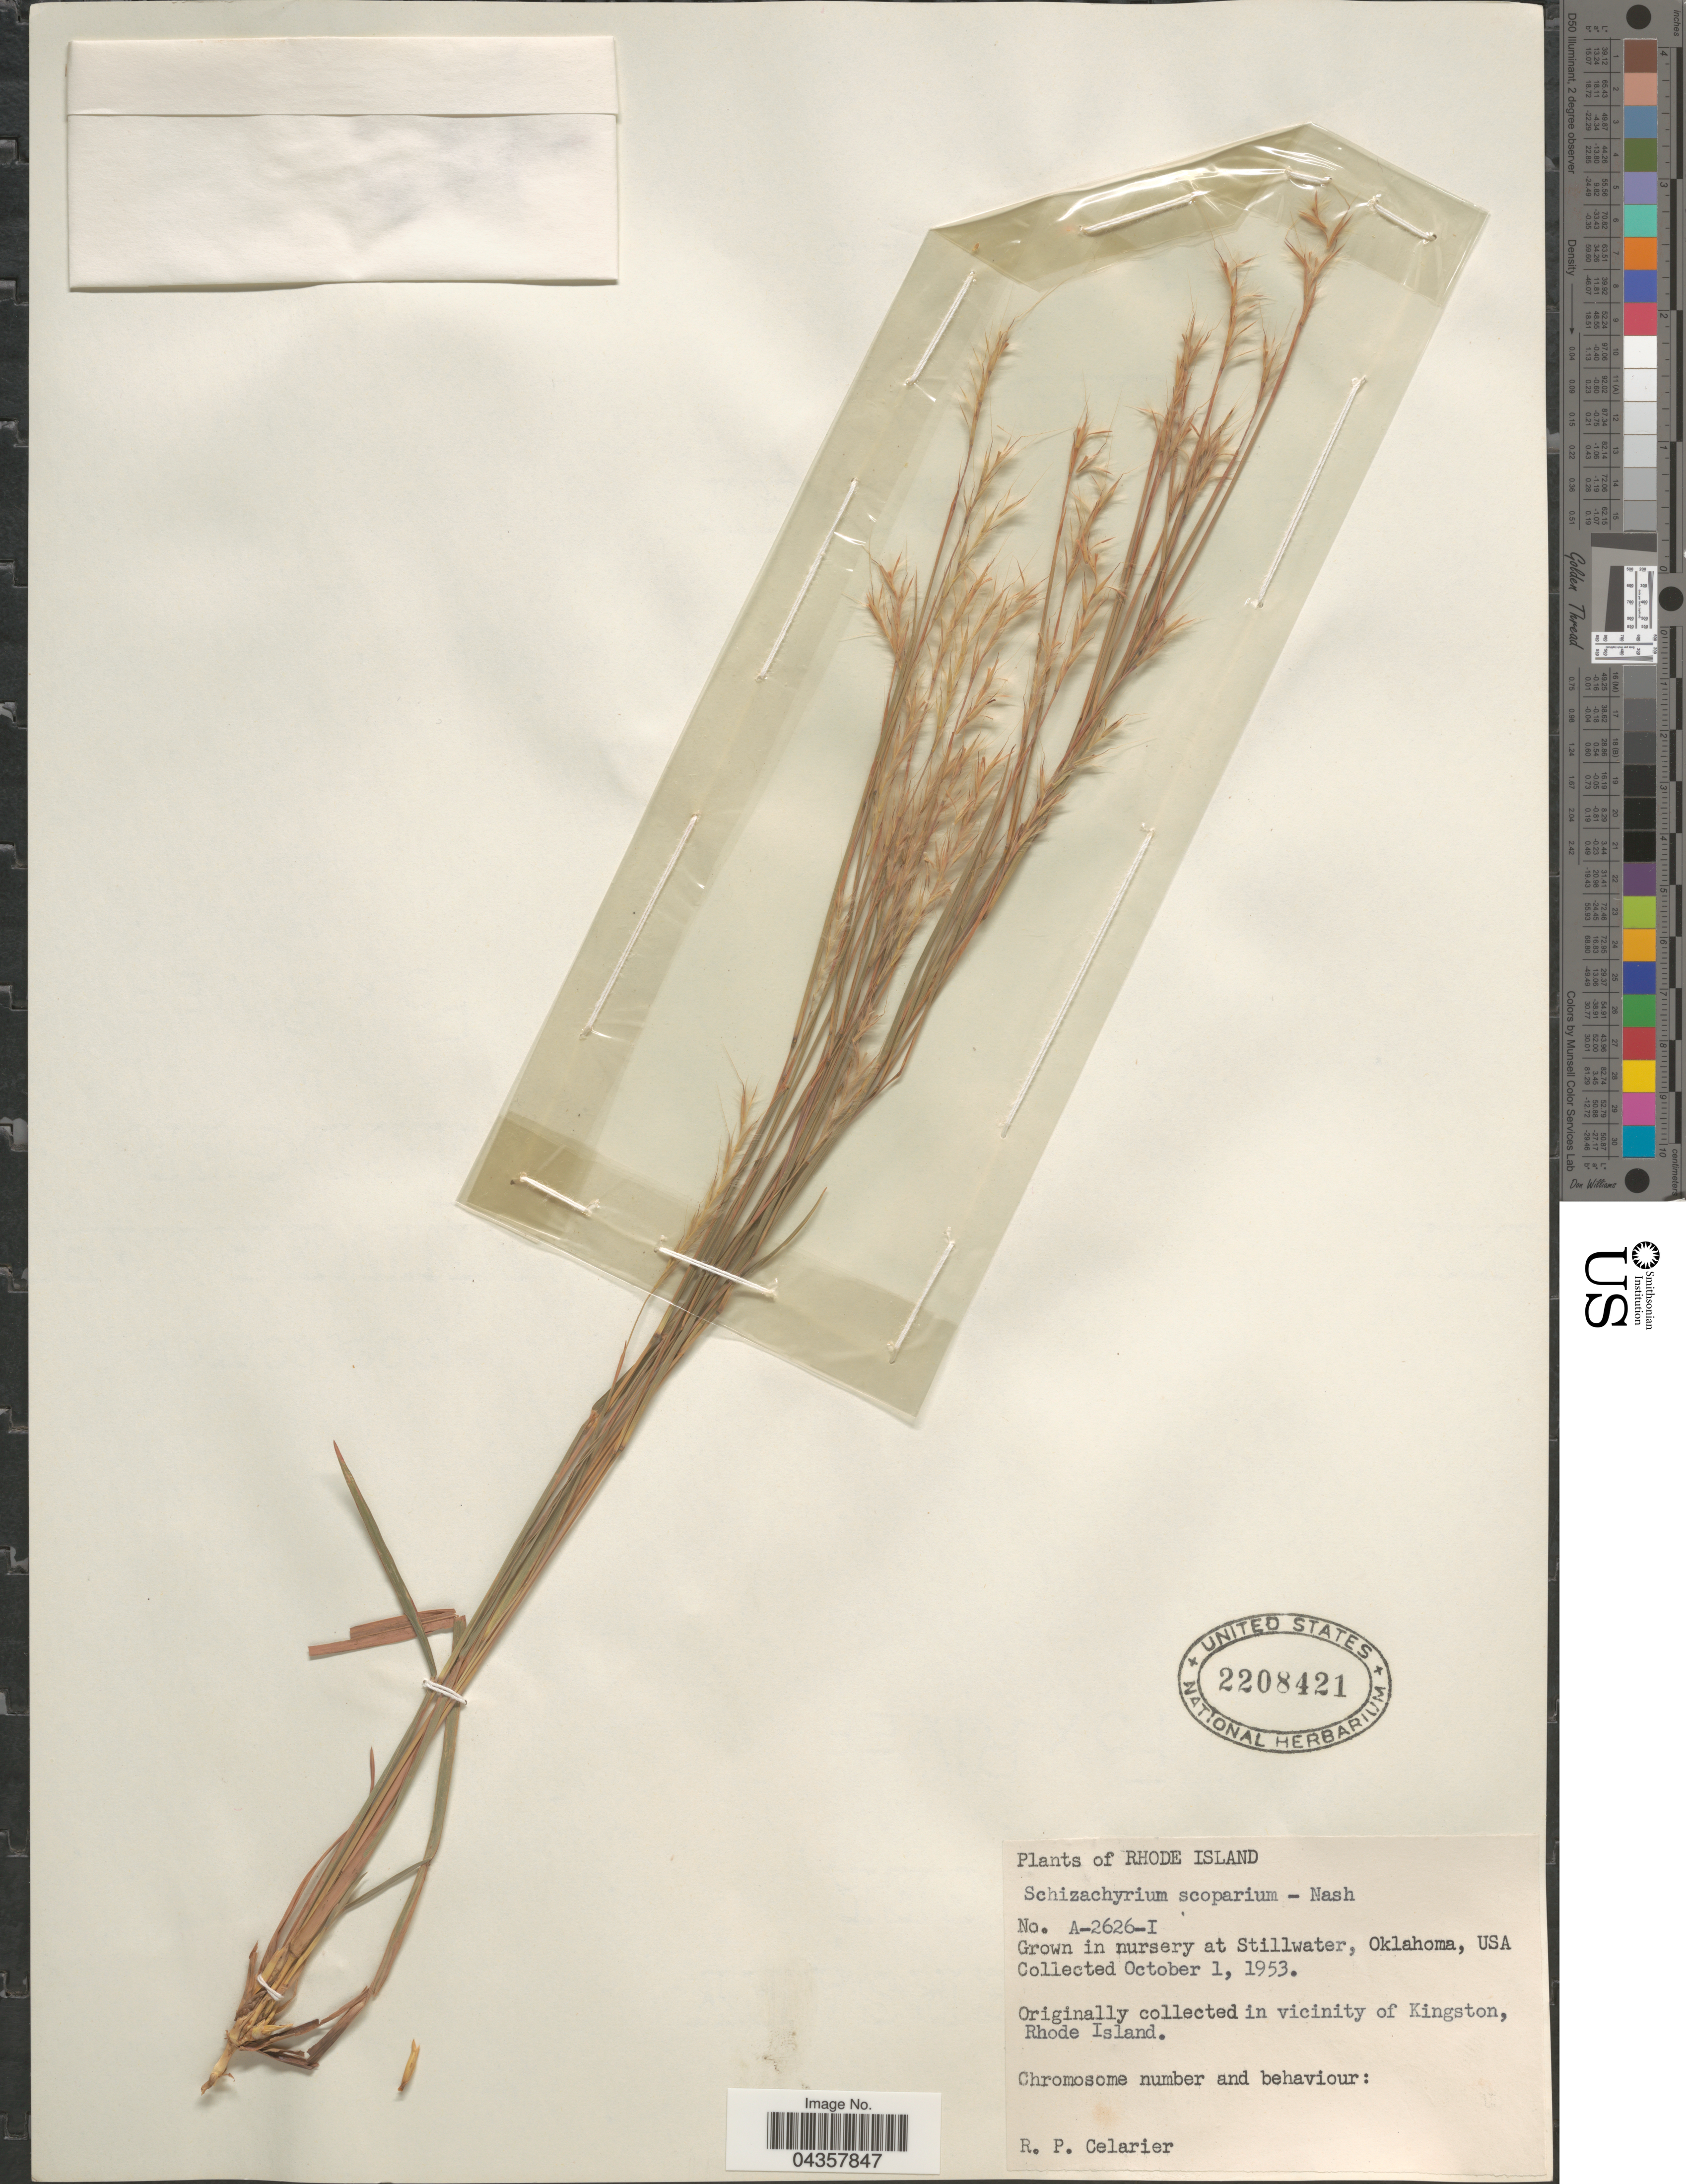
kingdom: Plantae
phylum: Tracheophyta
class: Liliopsida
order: Poales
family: Poaceae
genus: Schizachyrium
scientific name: Schizachyrium scoparium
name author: (Michx.) Nash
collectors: R. Celarier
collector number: A-2626-I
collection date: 1953-10-01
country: United States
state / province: Oklahoma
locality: Grown in nursery at Stillwater.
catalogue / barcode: US 2208421